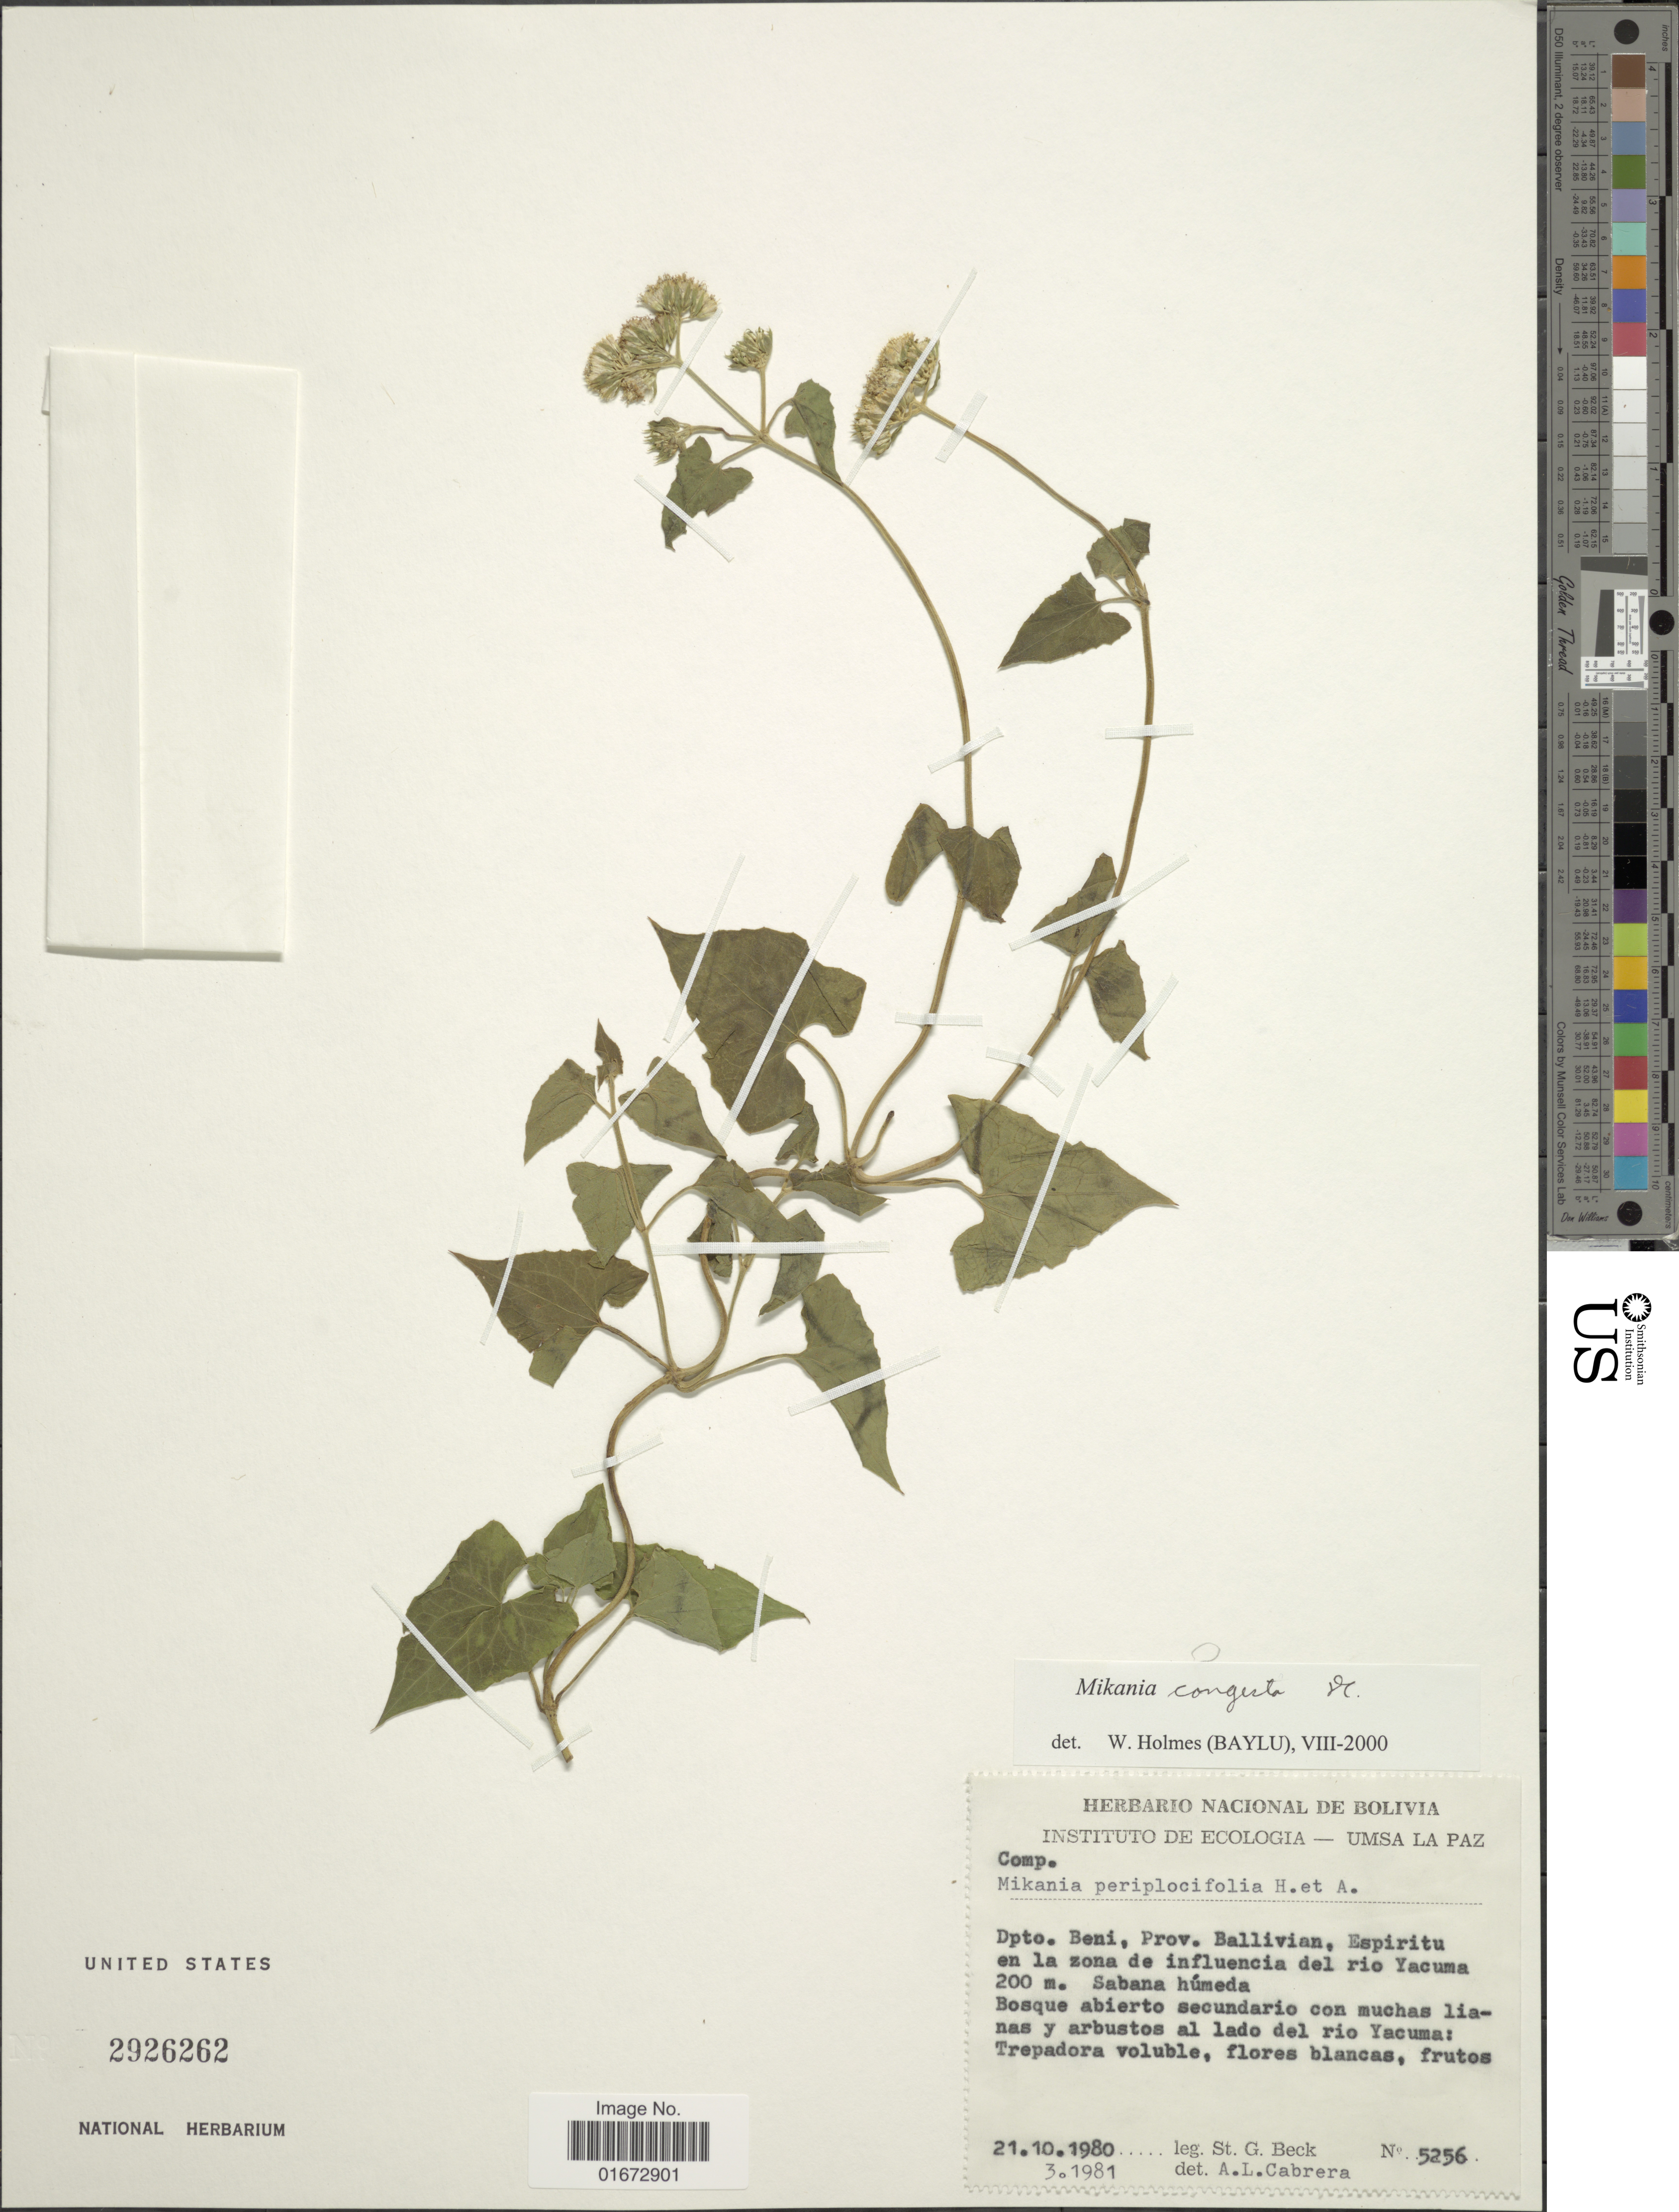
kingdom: Plantae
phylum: Tracheophyta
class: Magnoliopsida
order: Asterales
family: Asteraceae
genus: Mikania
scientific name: Mikania periplocifolia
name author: Hook. & Arn.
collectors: S. G. Beck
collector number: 5256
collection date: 1980-10-21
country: Bolivia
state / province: Beni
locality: Dpto. Beni, Prov. Ballivian, Espiritu en la zona de influencia del rio Yacuma. Sabana húmeda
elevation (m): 200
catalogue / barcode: US 2926262